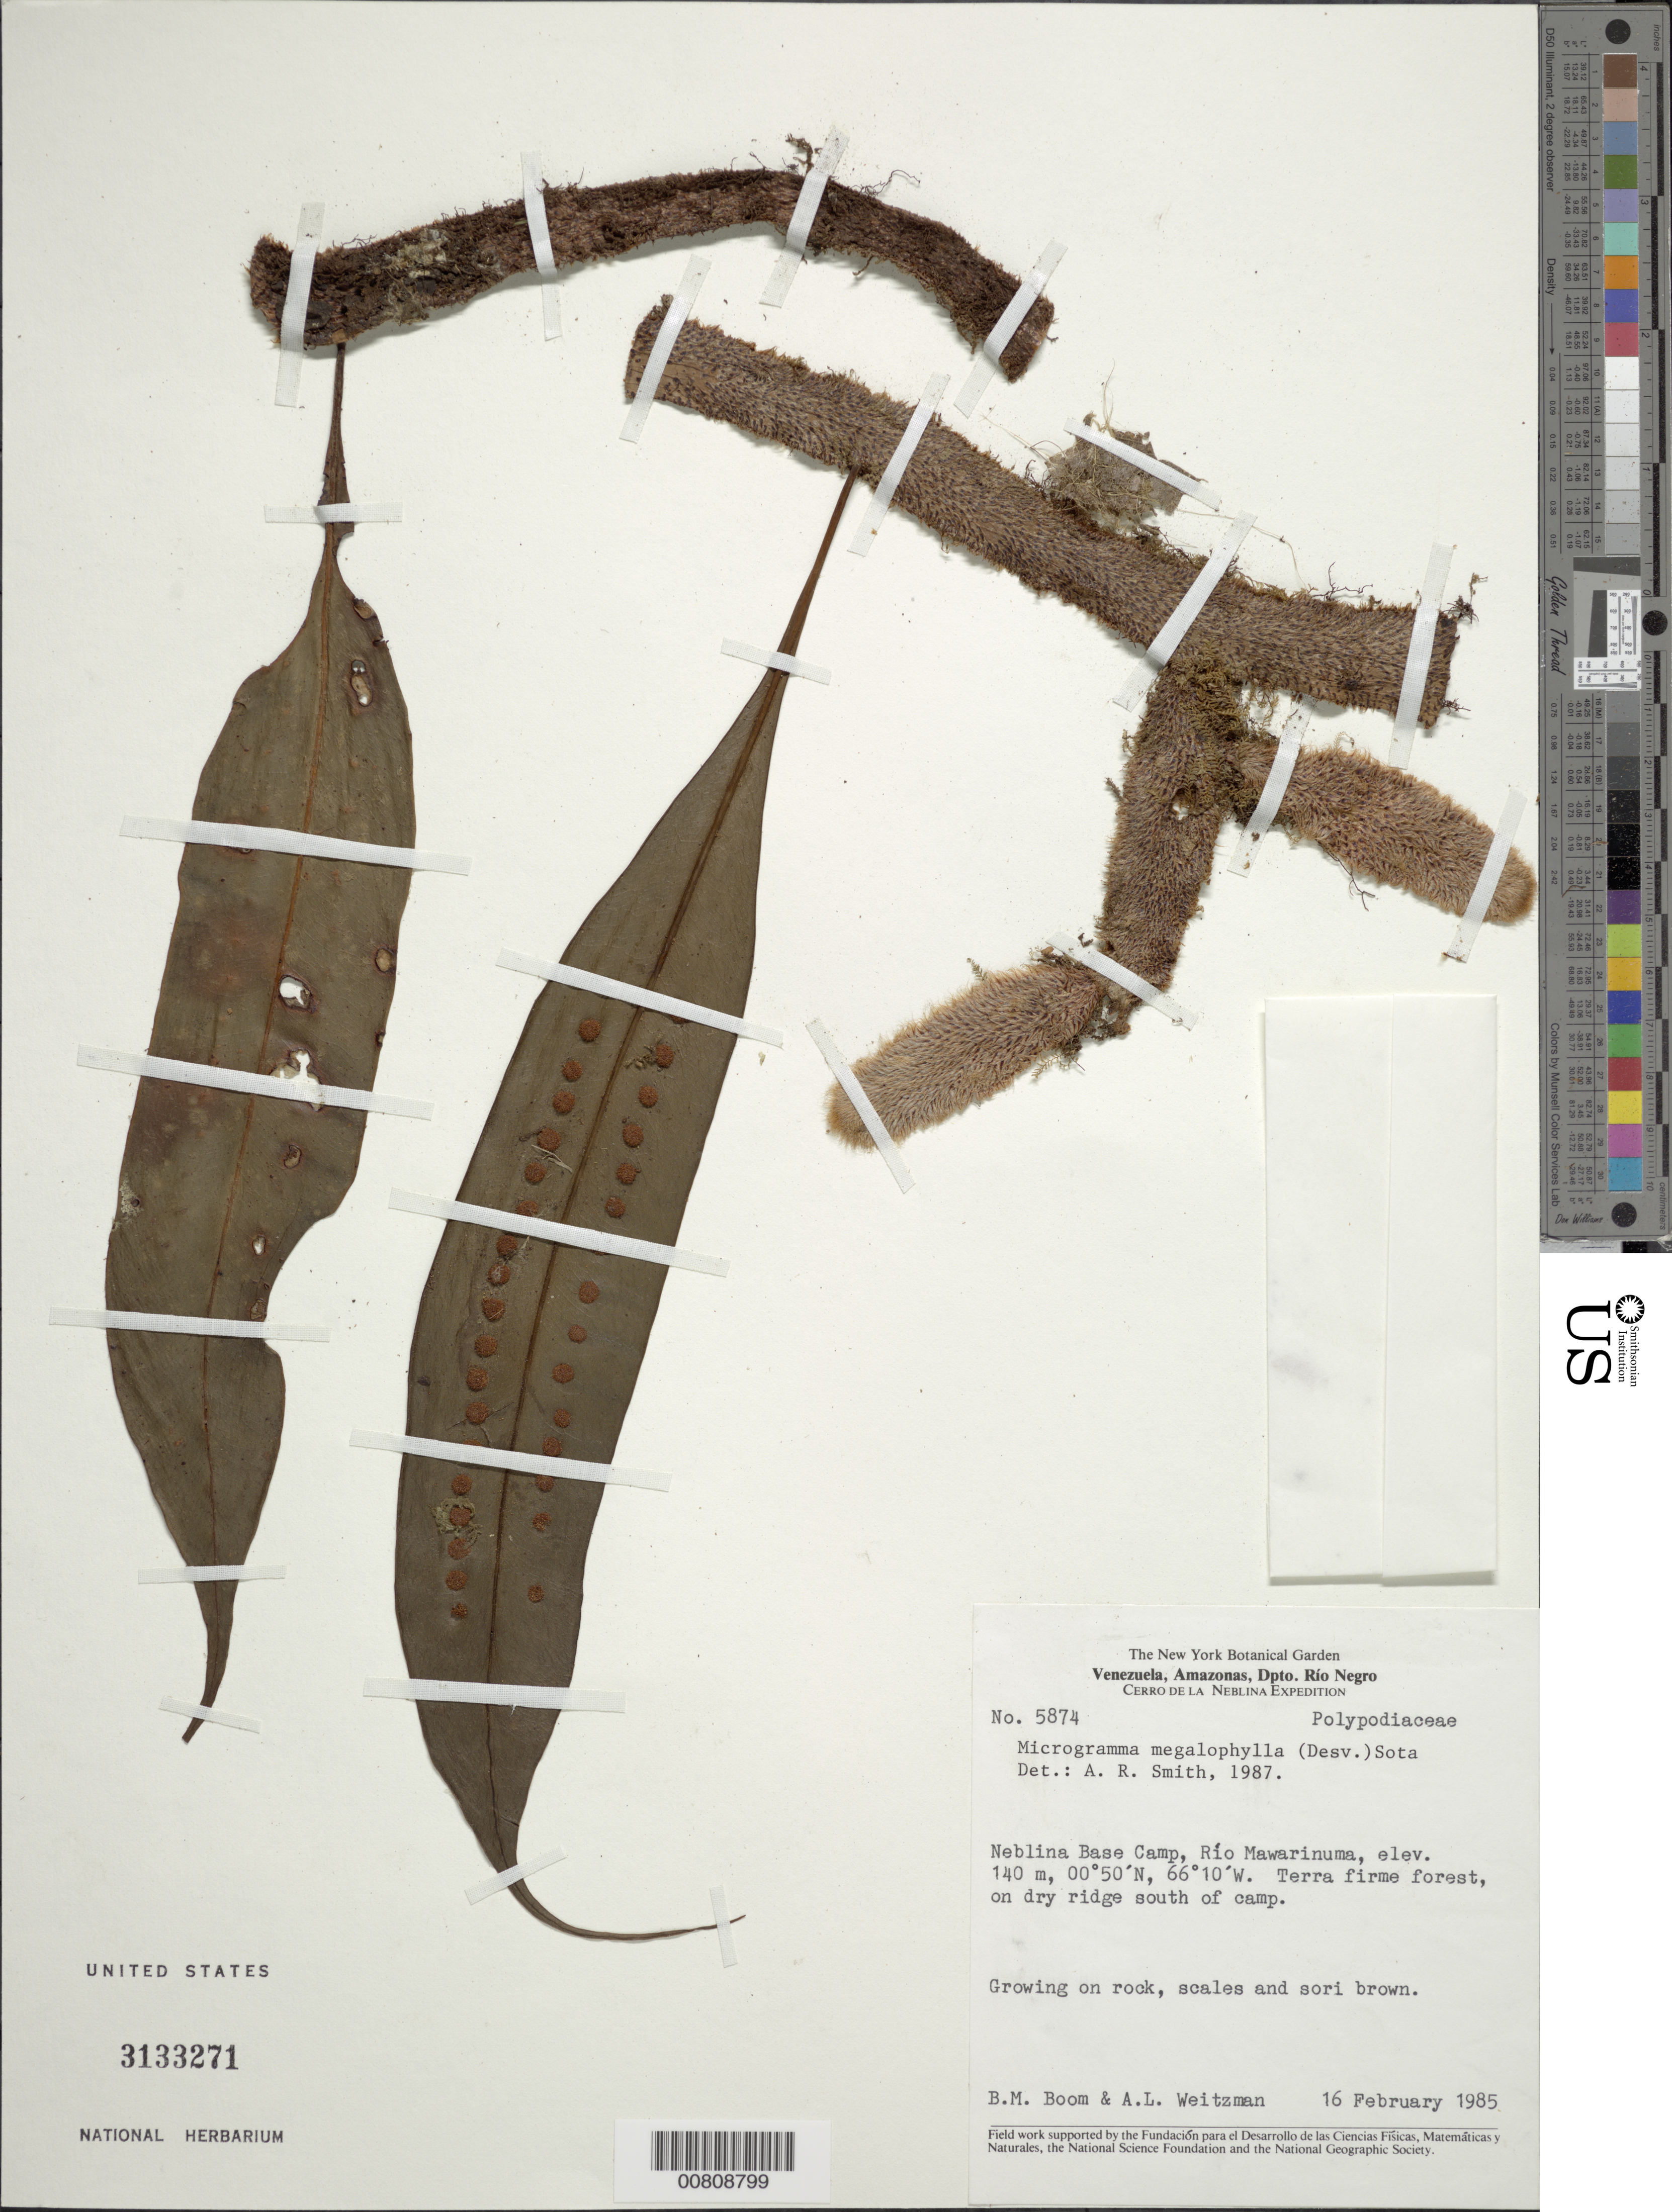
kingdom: Plantae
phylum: Tracheophyta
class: Polypodiopsida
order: Polypodiales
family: Polypodiaceae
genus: Microgramma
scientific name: Microgramma megalophylla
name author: (Desv.) de la Sota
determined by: Smith, Alan R., (UC)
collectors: B. M. Boom & A. L. Weitzman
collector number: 5874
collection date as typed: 16-Feb-85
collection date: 1985-02-16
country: Venezuela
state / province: Amazonas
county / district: Río Negro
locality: Cerro de la Neblina Base Camp, Río Mawarinuma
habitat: Terra firme forest, on dry ridge, growing on rock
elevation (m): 140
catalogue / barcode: US 3133271